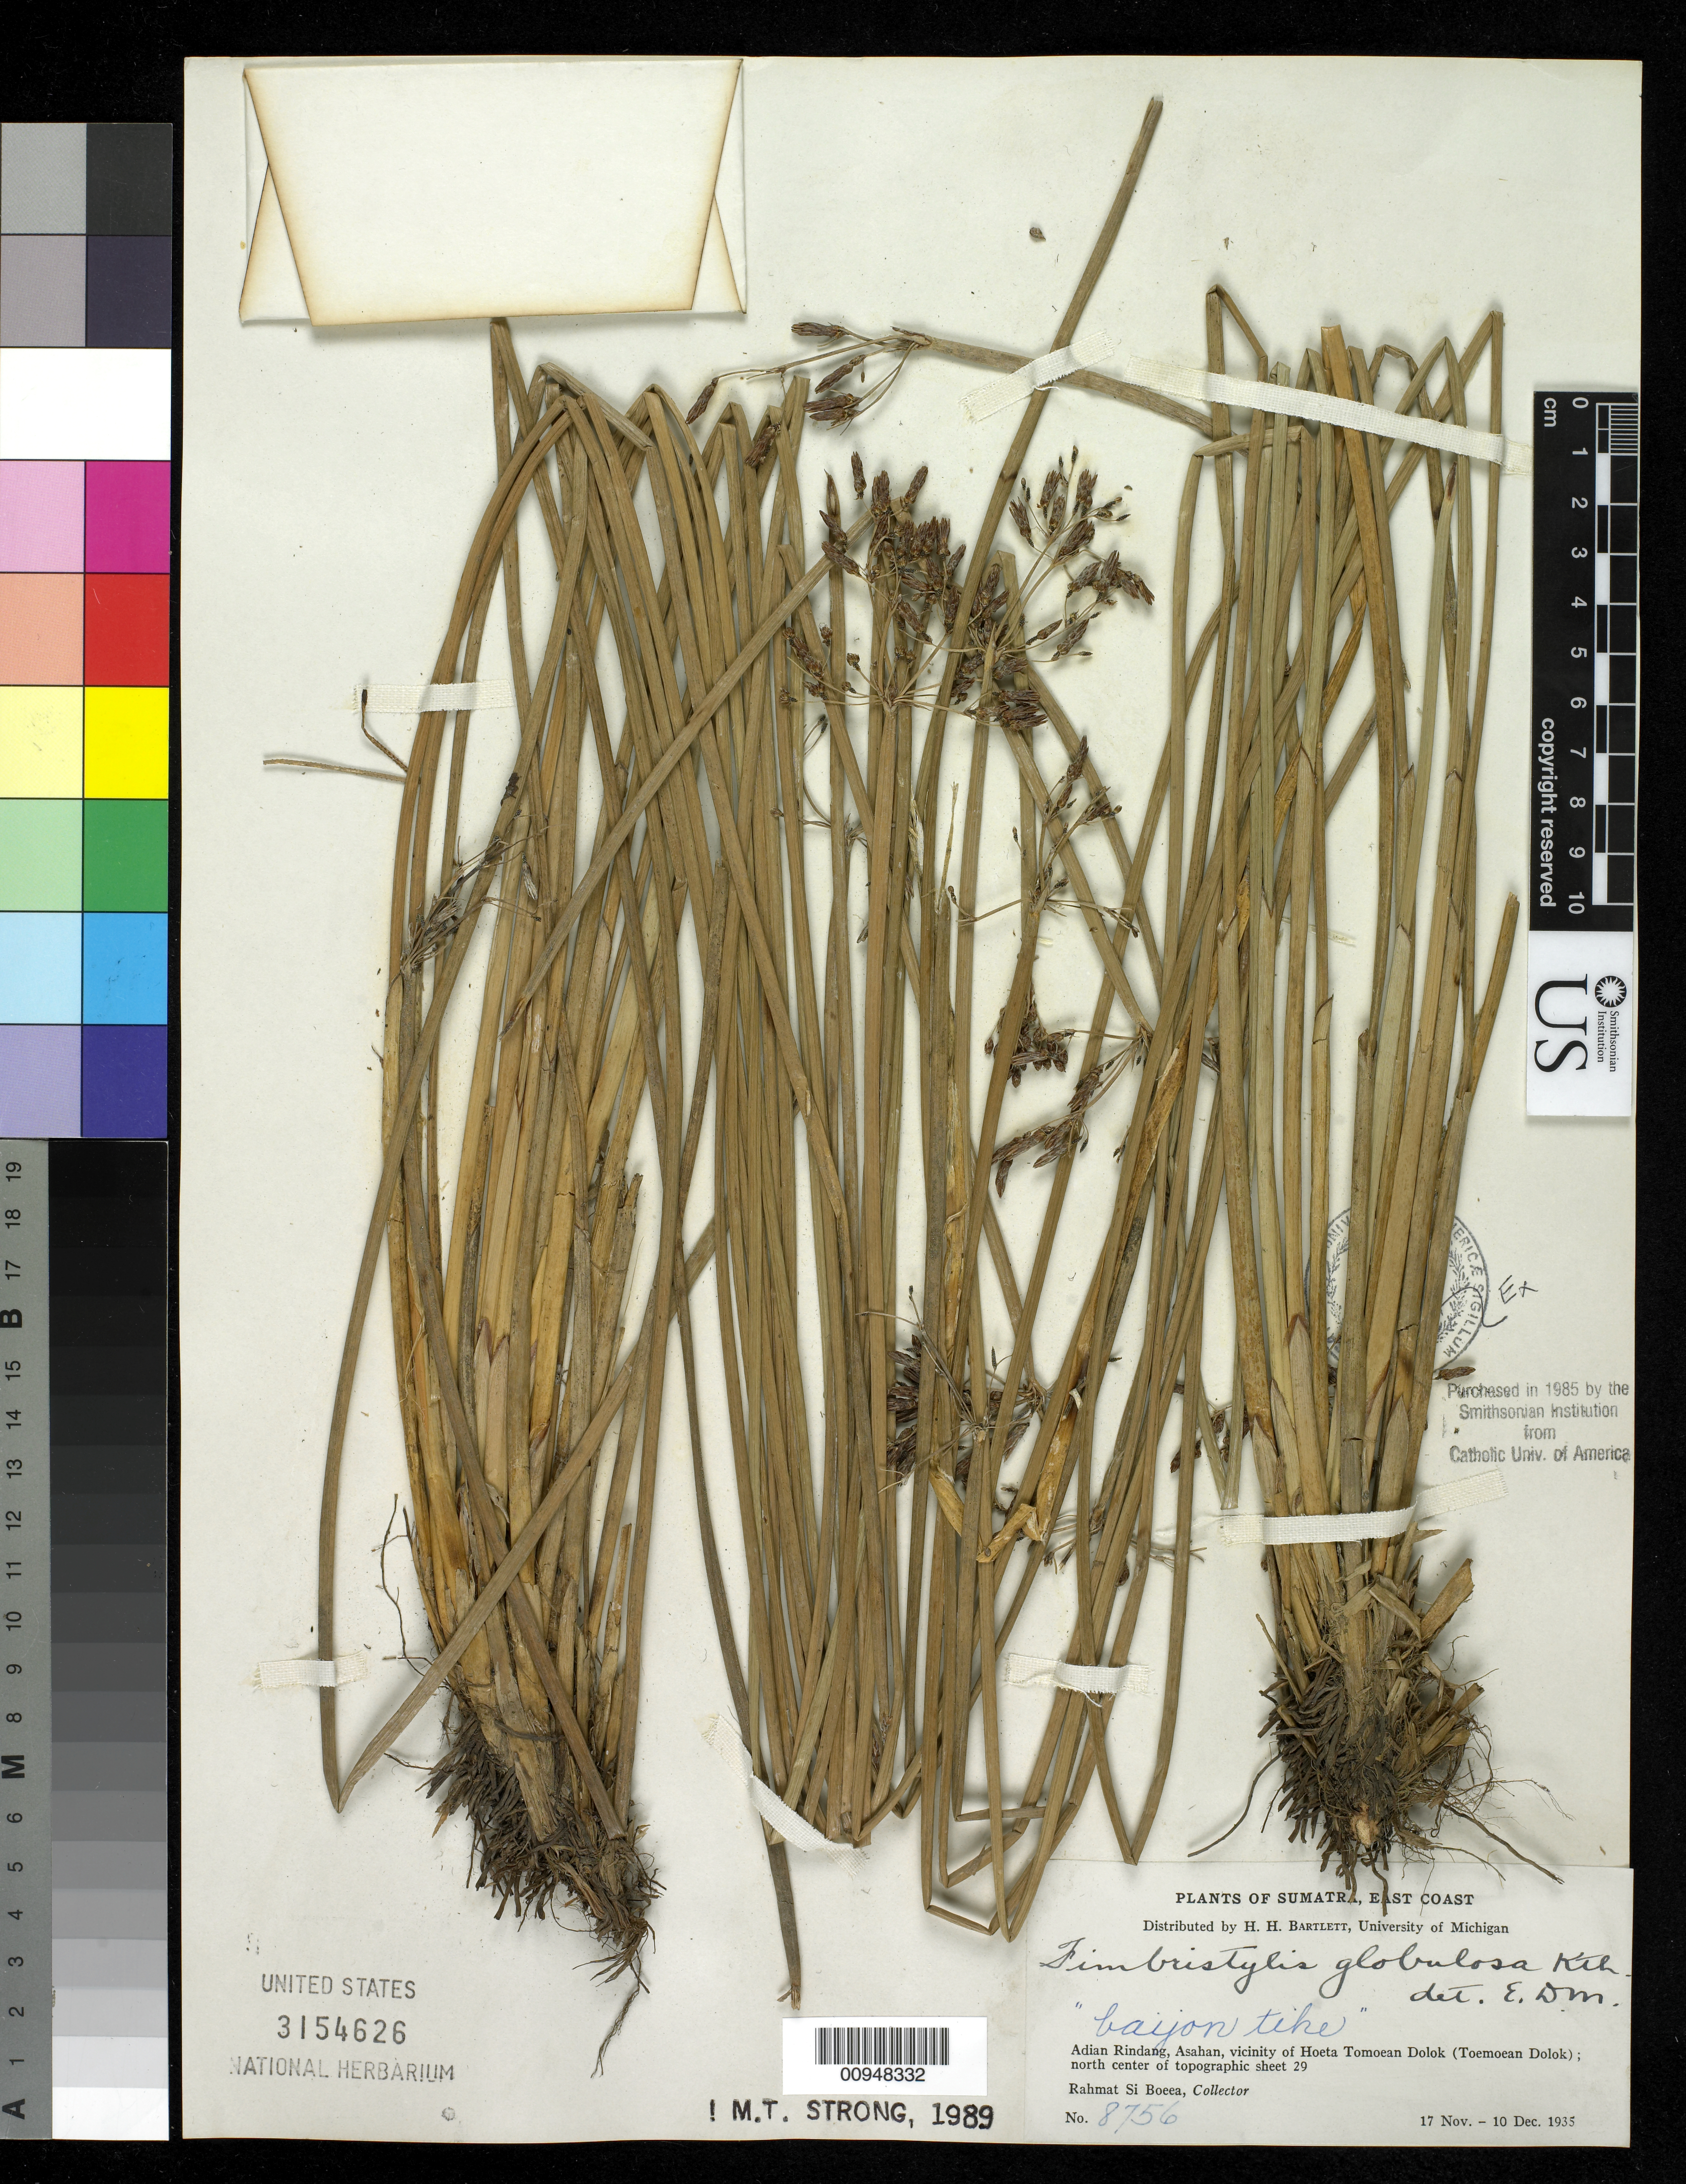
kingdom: Plantae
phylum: Tracheophyta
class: Liliopsida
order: Poales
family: Cyperaceae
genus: Fimbristylis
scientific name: Fimbristylis umbellaris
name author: (Lam.) Vahl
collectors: Rahmat Si Boeea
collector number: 8756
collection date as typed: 17 Nov 1935 to 10 Dec 1935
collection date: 1935-11-17/1935-12-10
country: Indonesia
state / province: Sumatra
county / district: Aceh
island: Sumatra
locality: Adian Rindang, Asahan, vicinity of Hoeta Tomoean Dolok (Toemoean Dolok)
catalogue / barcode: US 3154626